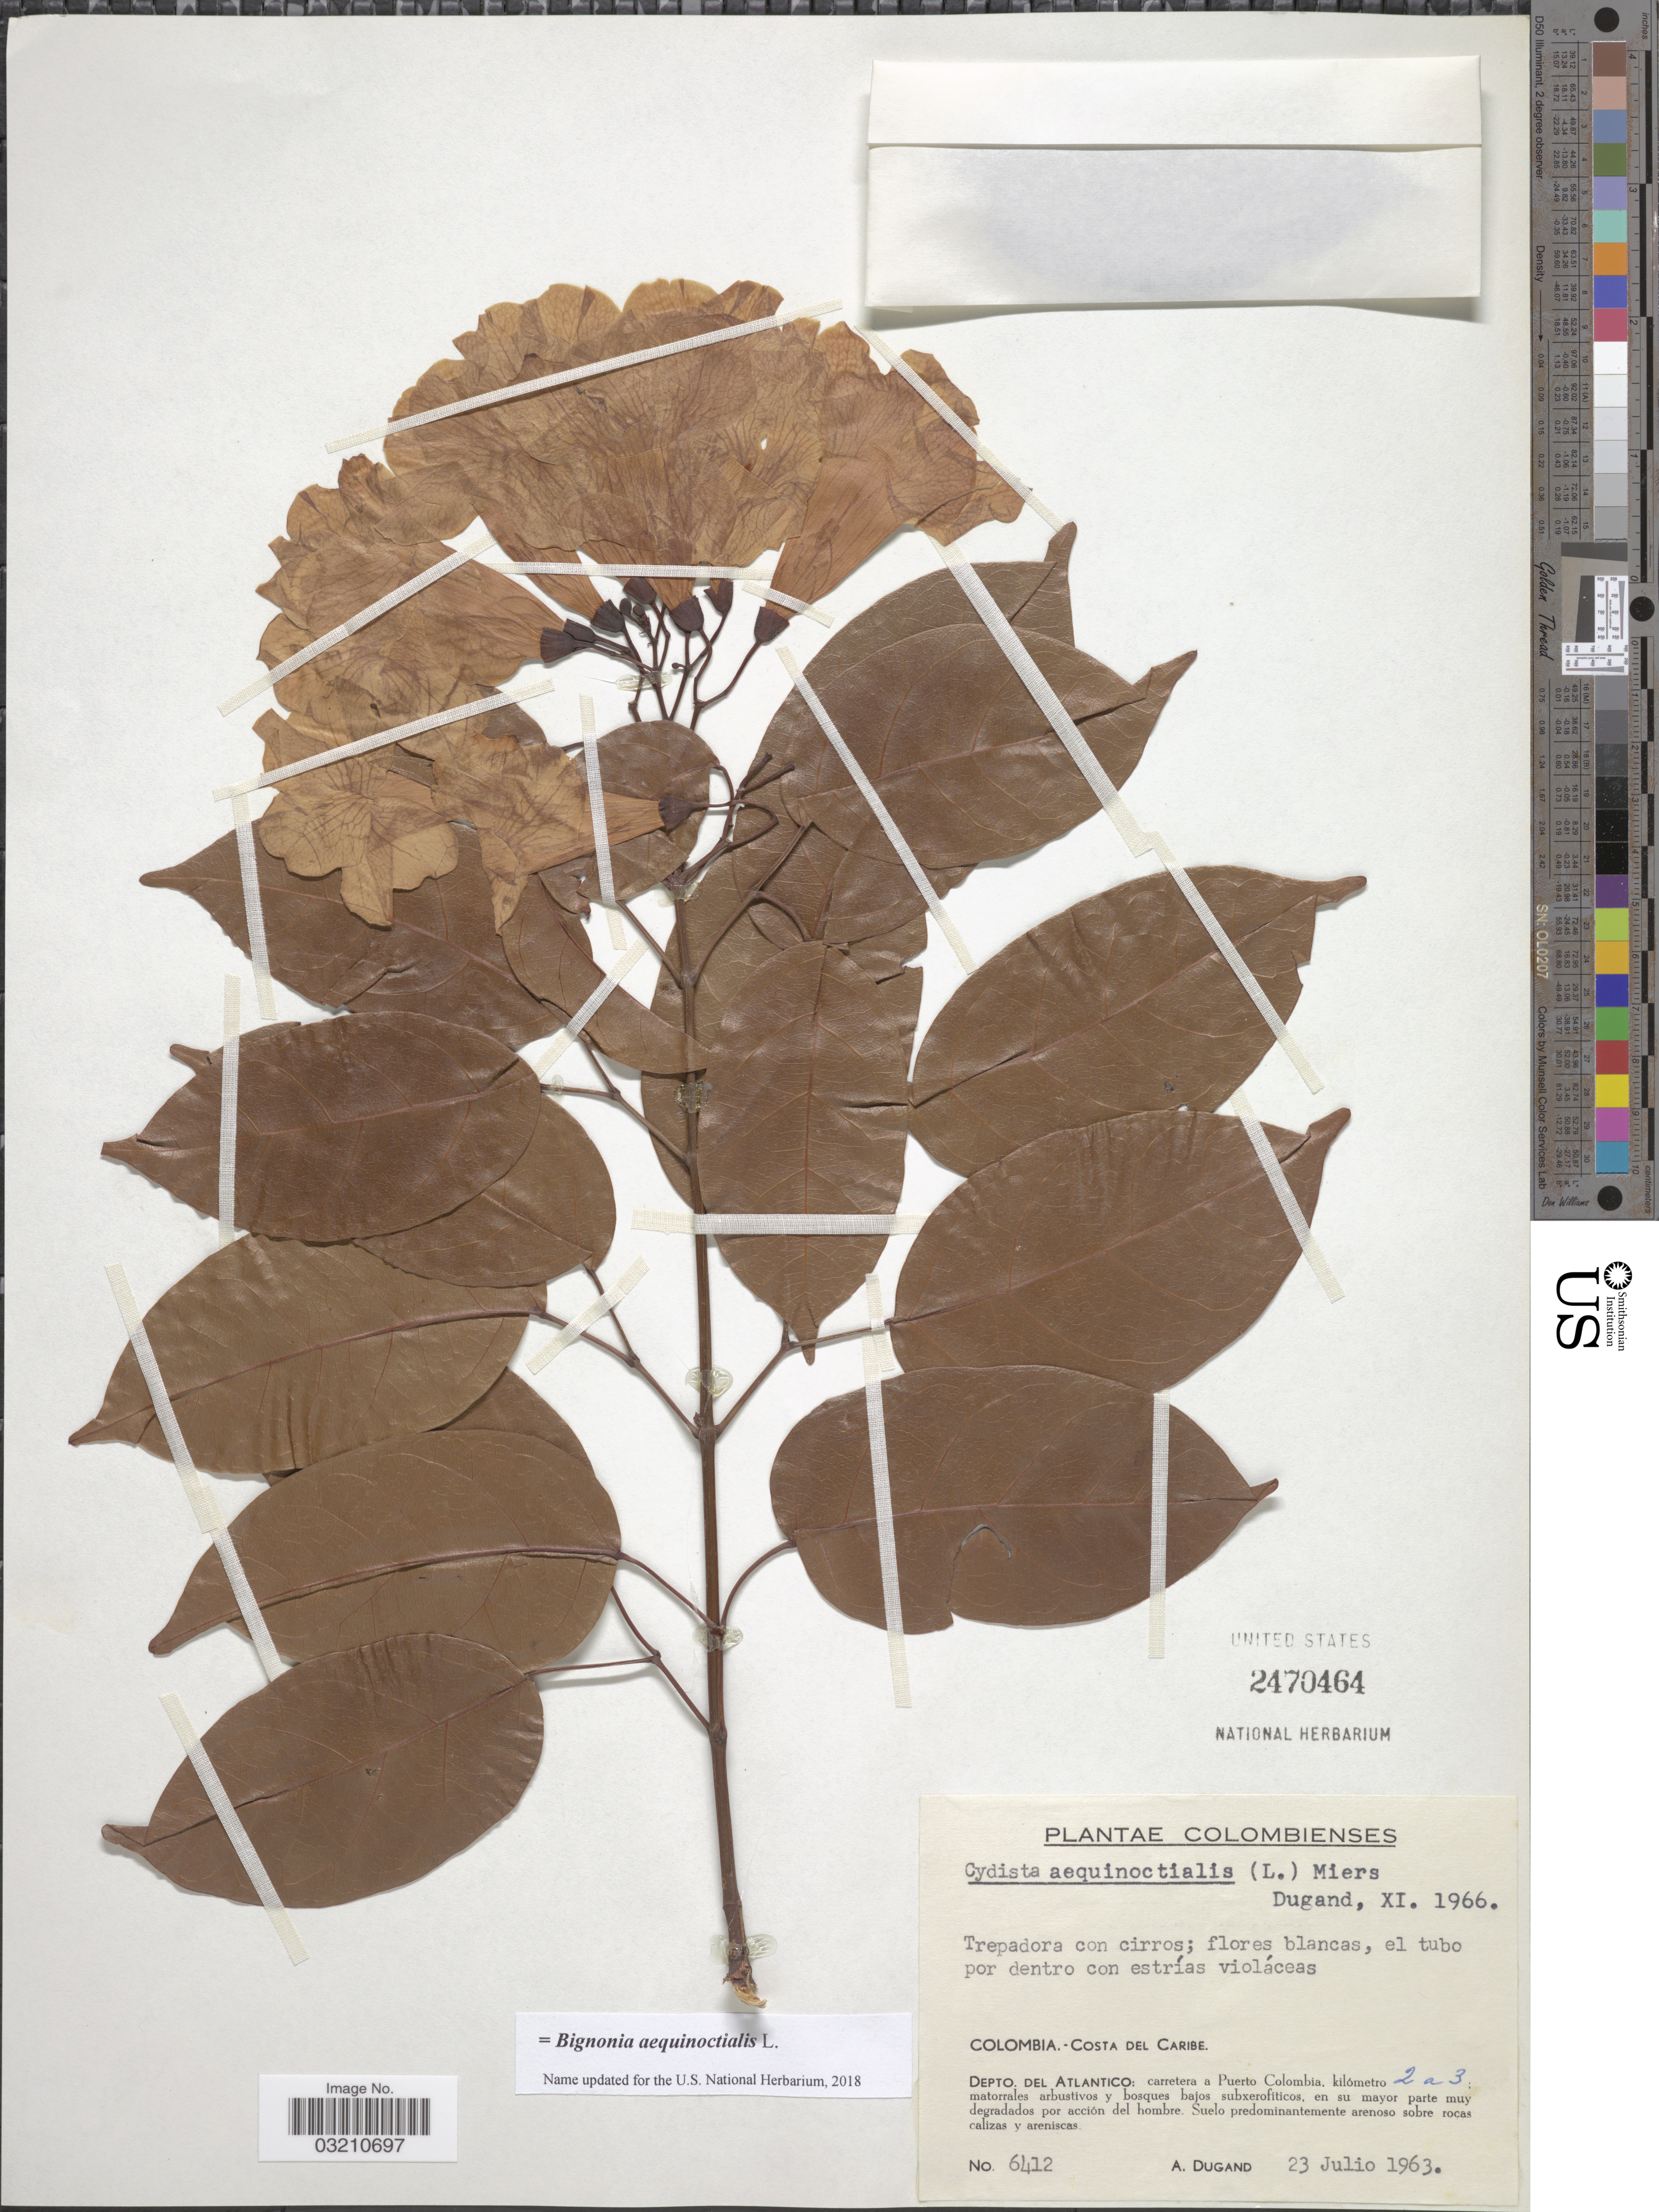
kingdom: Plantae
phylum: Tracheophyta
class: Magnoliopsida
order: Lamiales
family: Bignoniaceae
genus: Bignonia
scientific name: Bignonia aequinoctialis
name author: L.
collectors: A. Dugand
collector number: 6412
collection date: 1963-07-23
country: Colombia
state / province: Atlántico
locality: Costa del Caribe. Depto. del Atlantico: carretera a Puerto Colombia, kilómetro 2 a 3: matorrales arbustivos y bosques bajos subxerofiticos, en su mayor parte muy degradados por acción del hombre.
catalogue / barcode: US 2470464